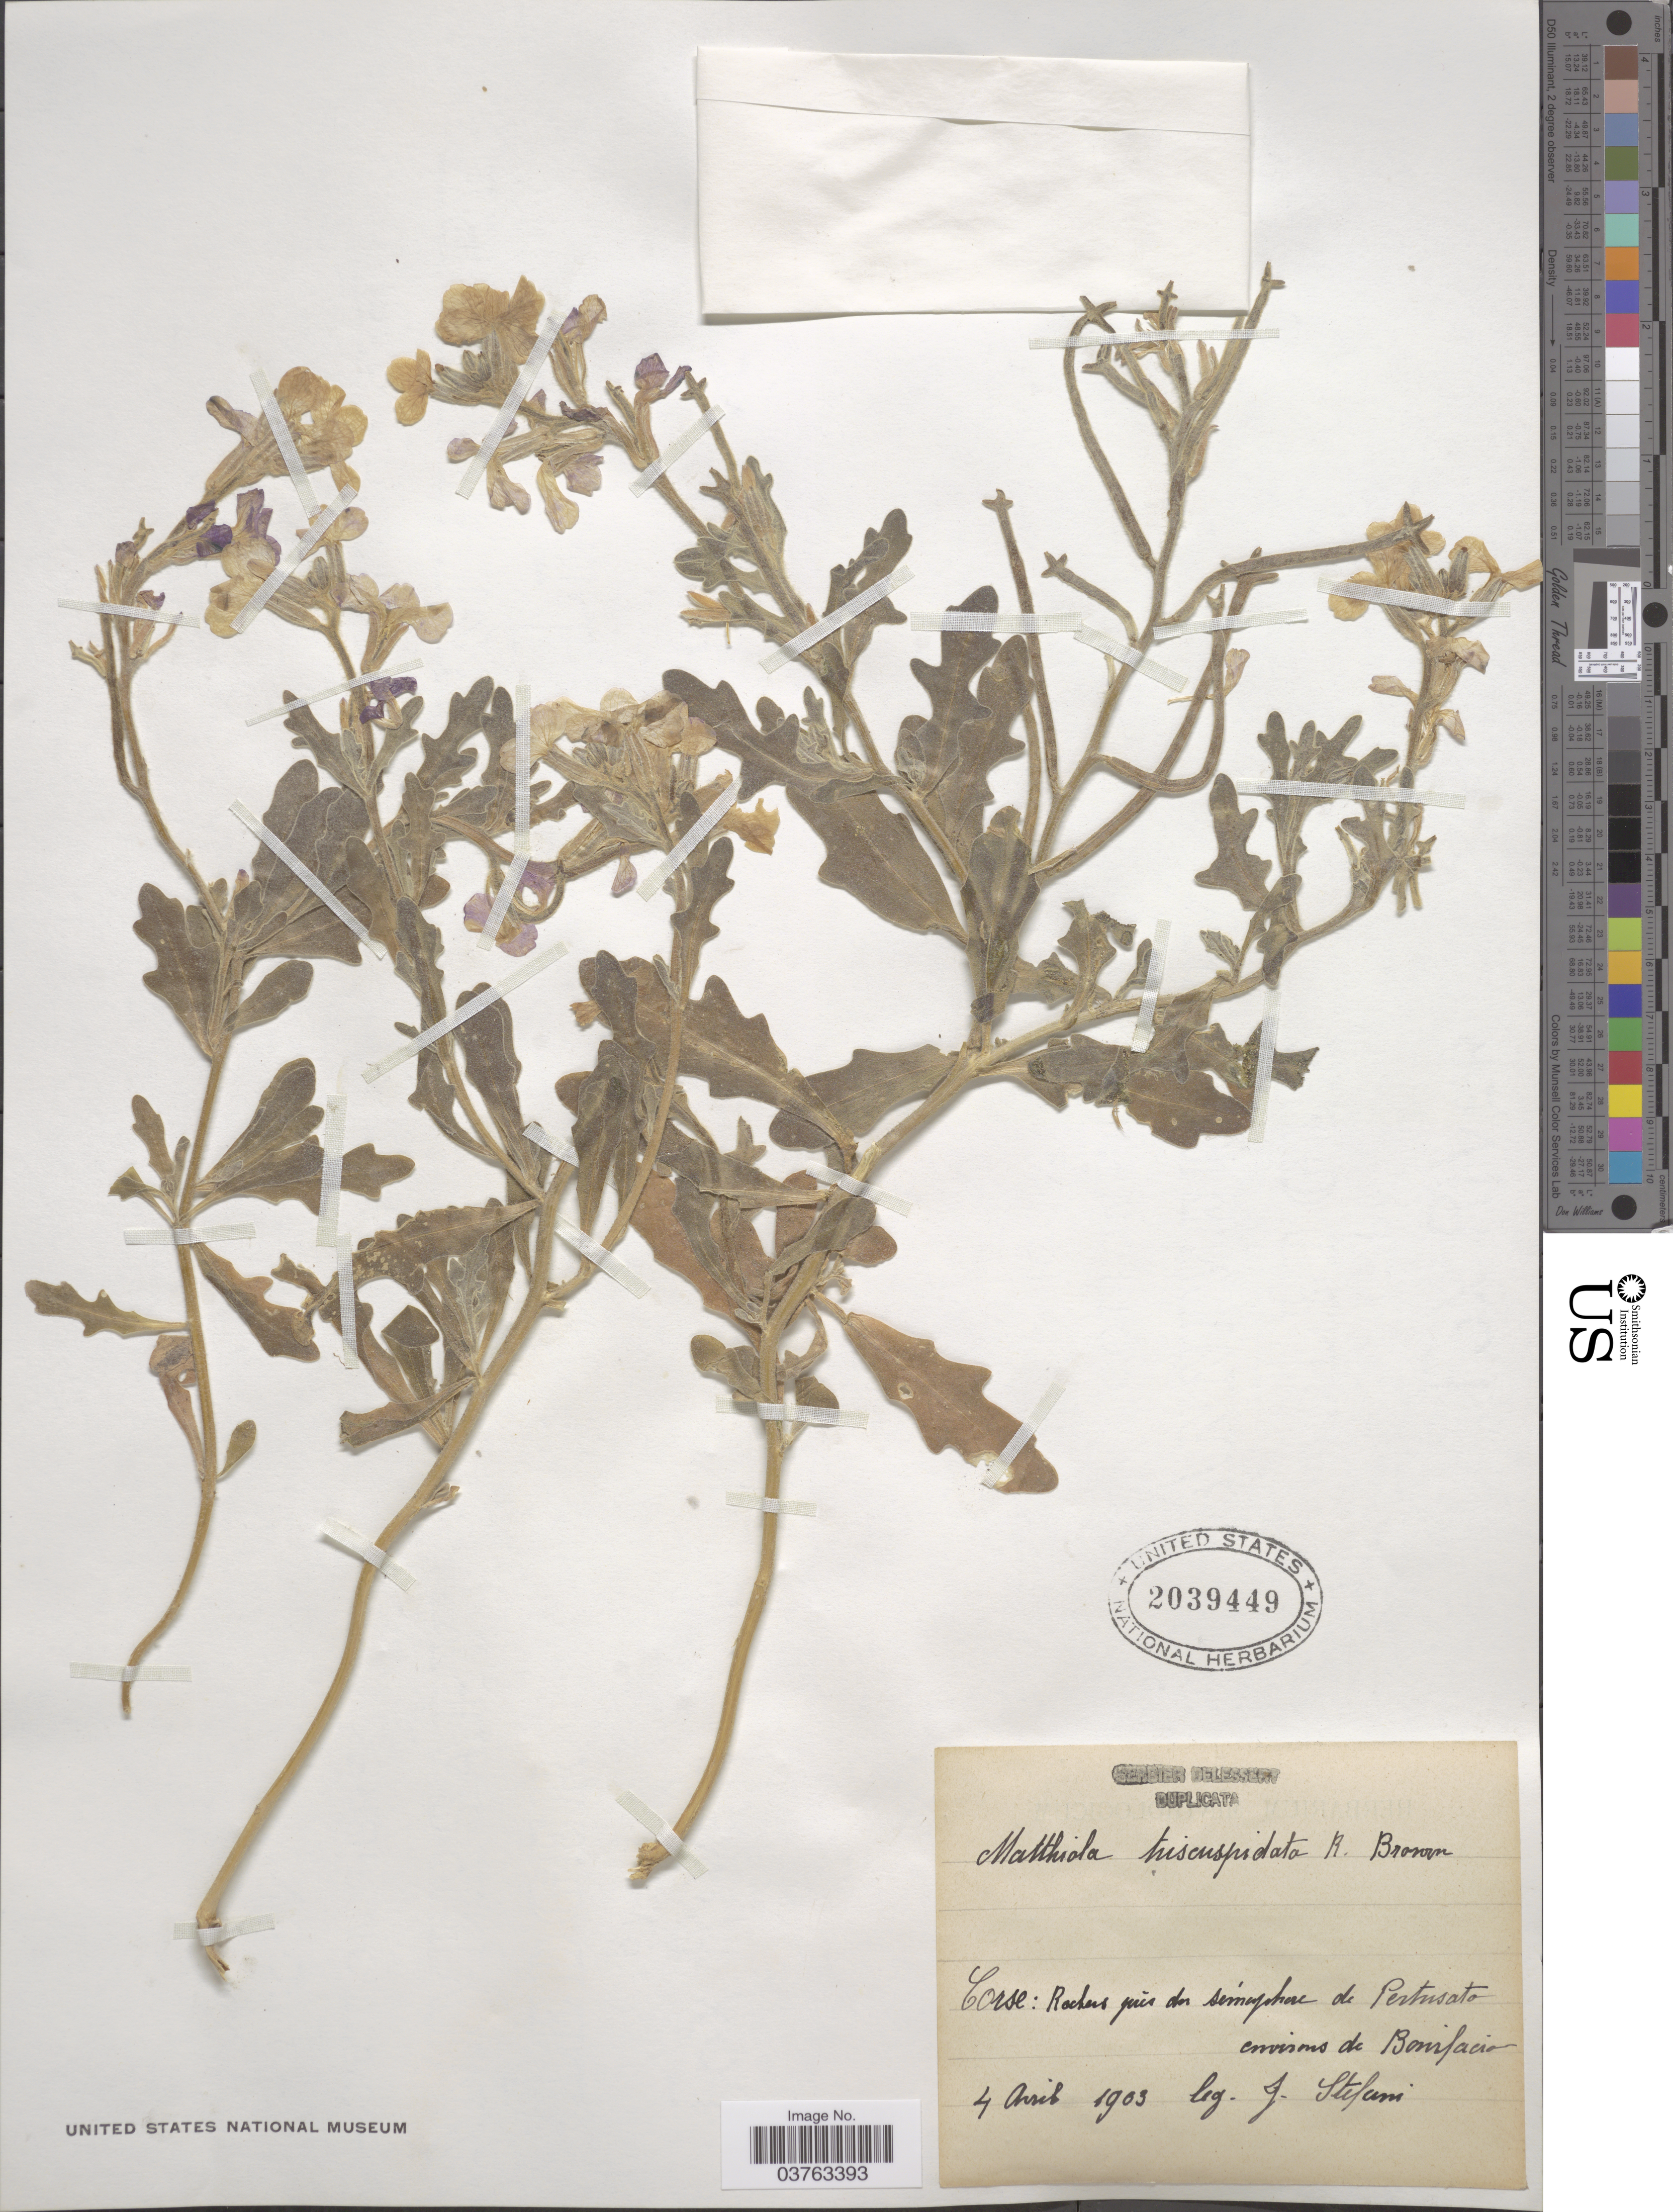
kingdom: Plantae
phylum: Tracheophyta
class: Magnoliopsida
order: Brassicales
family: Brassicaceae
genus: Matthiola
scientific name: Matthiola tricuspidata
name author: (L.) W.T. Aiton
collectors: J. Stefani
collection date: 1903-04-04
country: France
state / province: Corsica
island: Corse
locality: Corse: Rochers près des semiphore de Pertusato, environs de Bonifacio.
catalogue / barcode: US 2039449